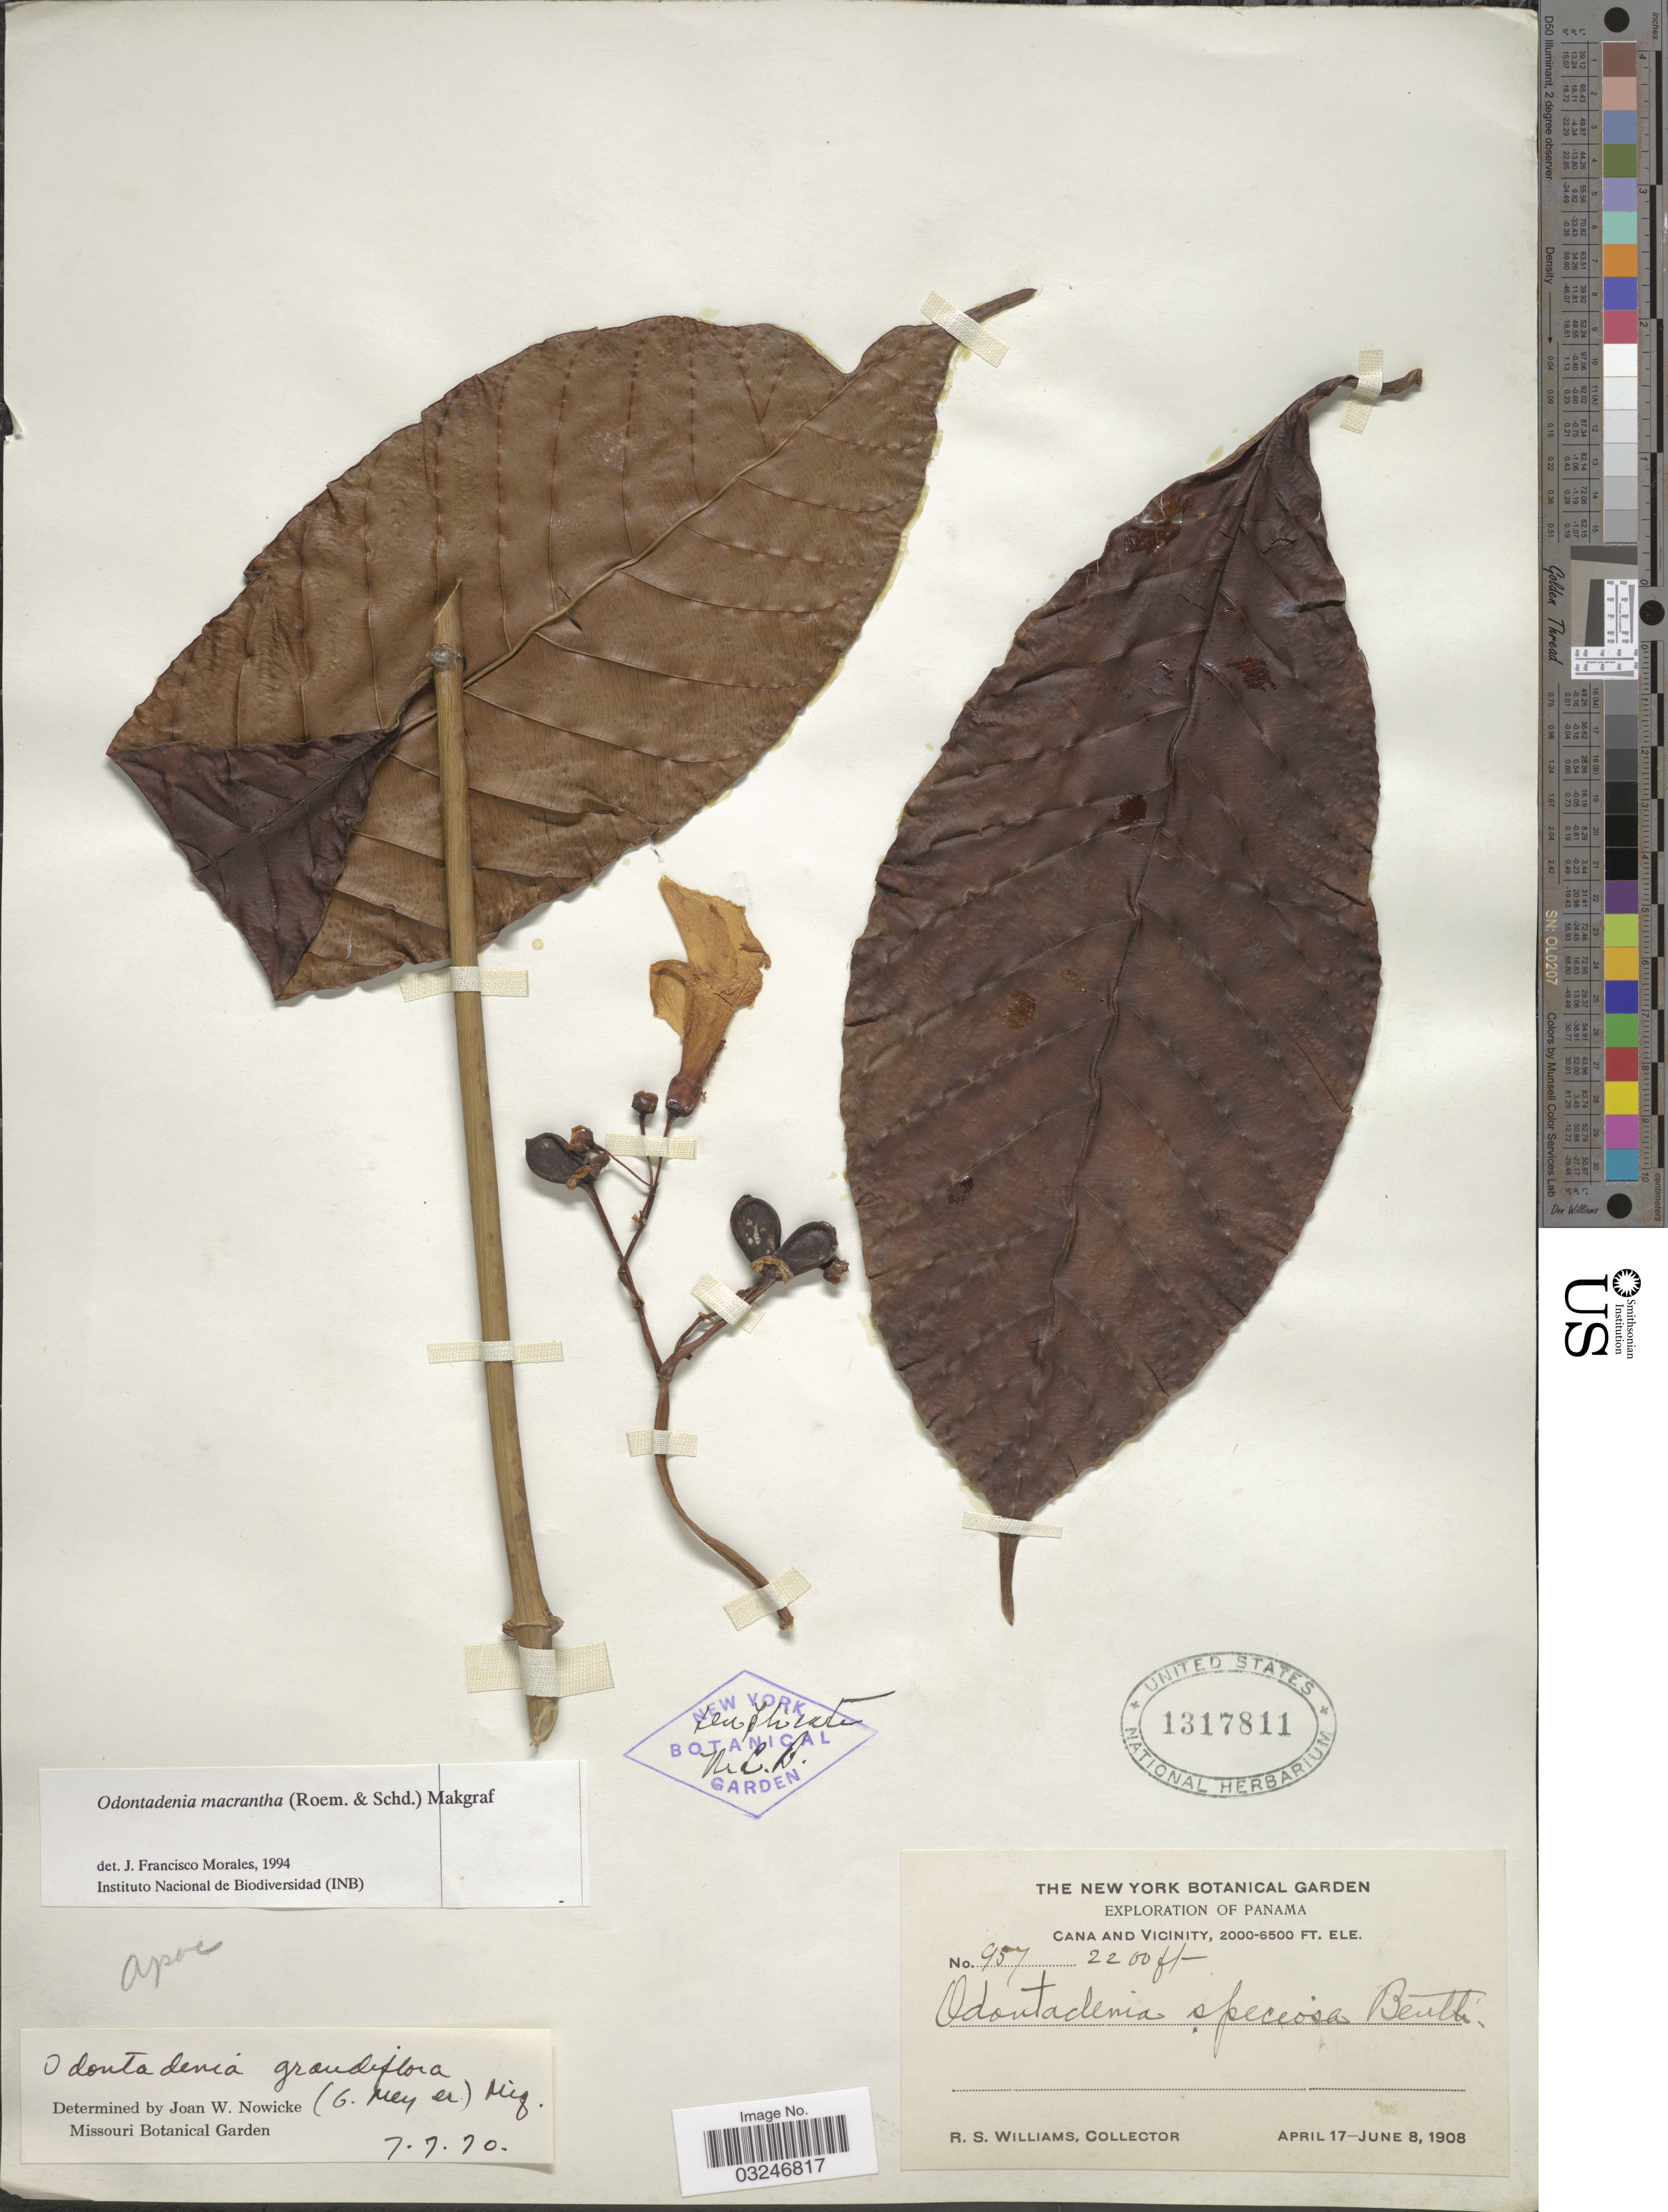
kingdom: Plantae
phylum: Tracheophyta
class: Magnoliopsida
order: Gentianales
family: Apocynaceae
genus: Odontadenia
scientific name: Odontadenia macrantha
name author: (Roem. & Schult.) Markgr.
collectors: R. S. Williams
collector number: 957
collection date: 1908-04-17/1908-06-08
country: Panama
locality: Cana and Vicinity.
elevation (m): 671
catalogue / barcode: US 1317811